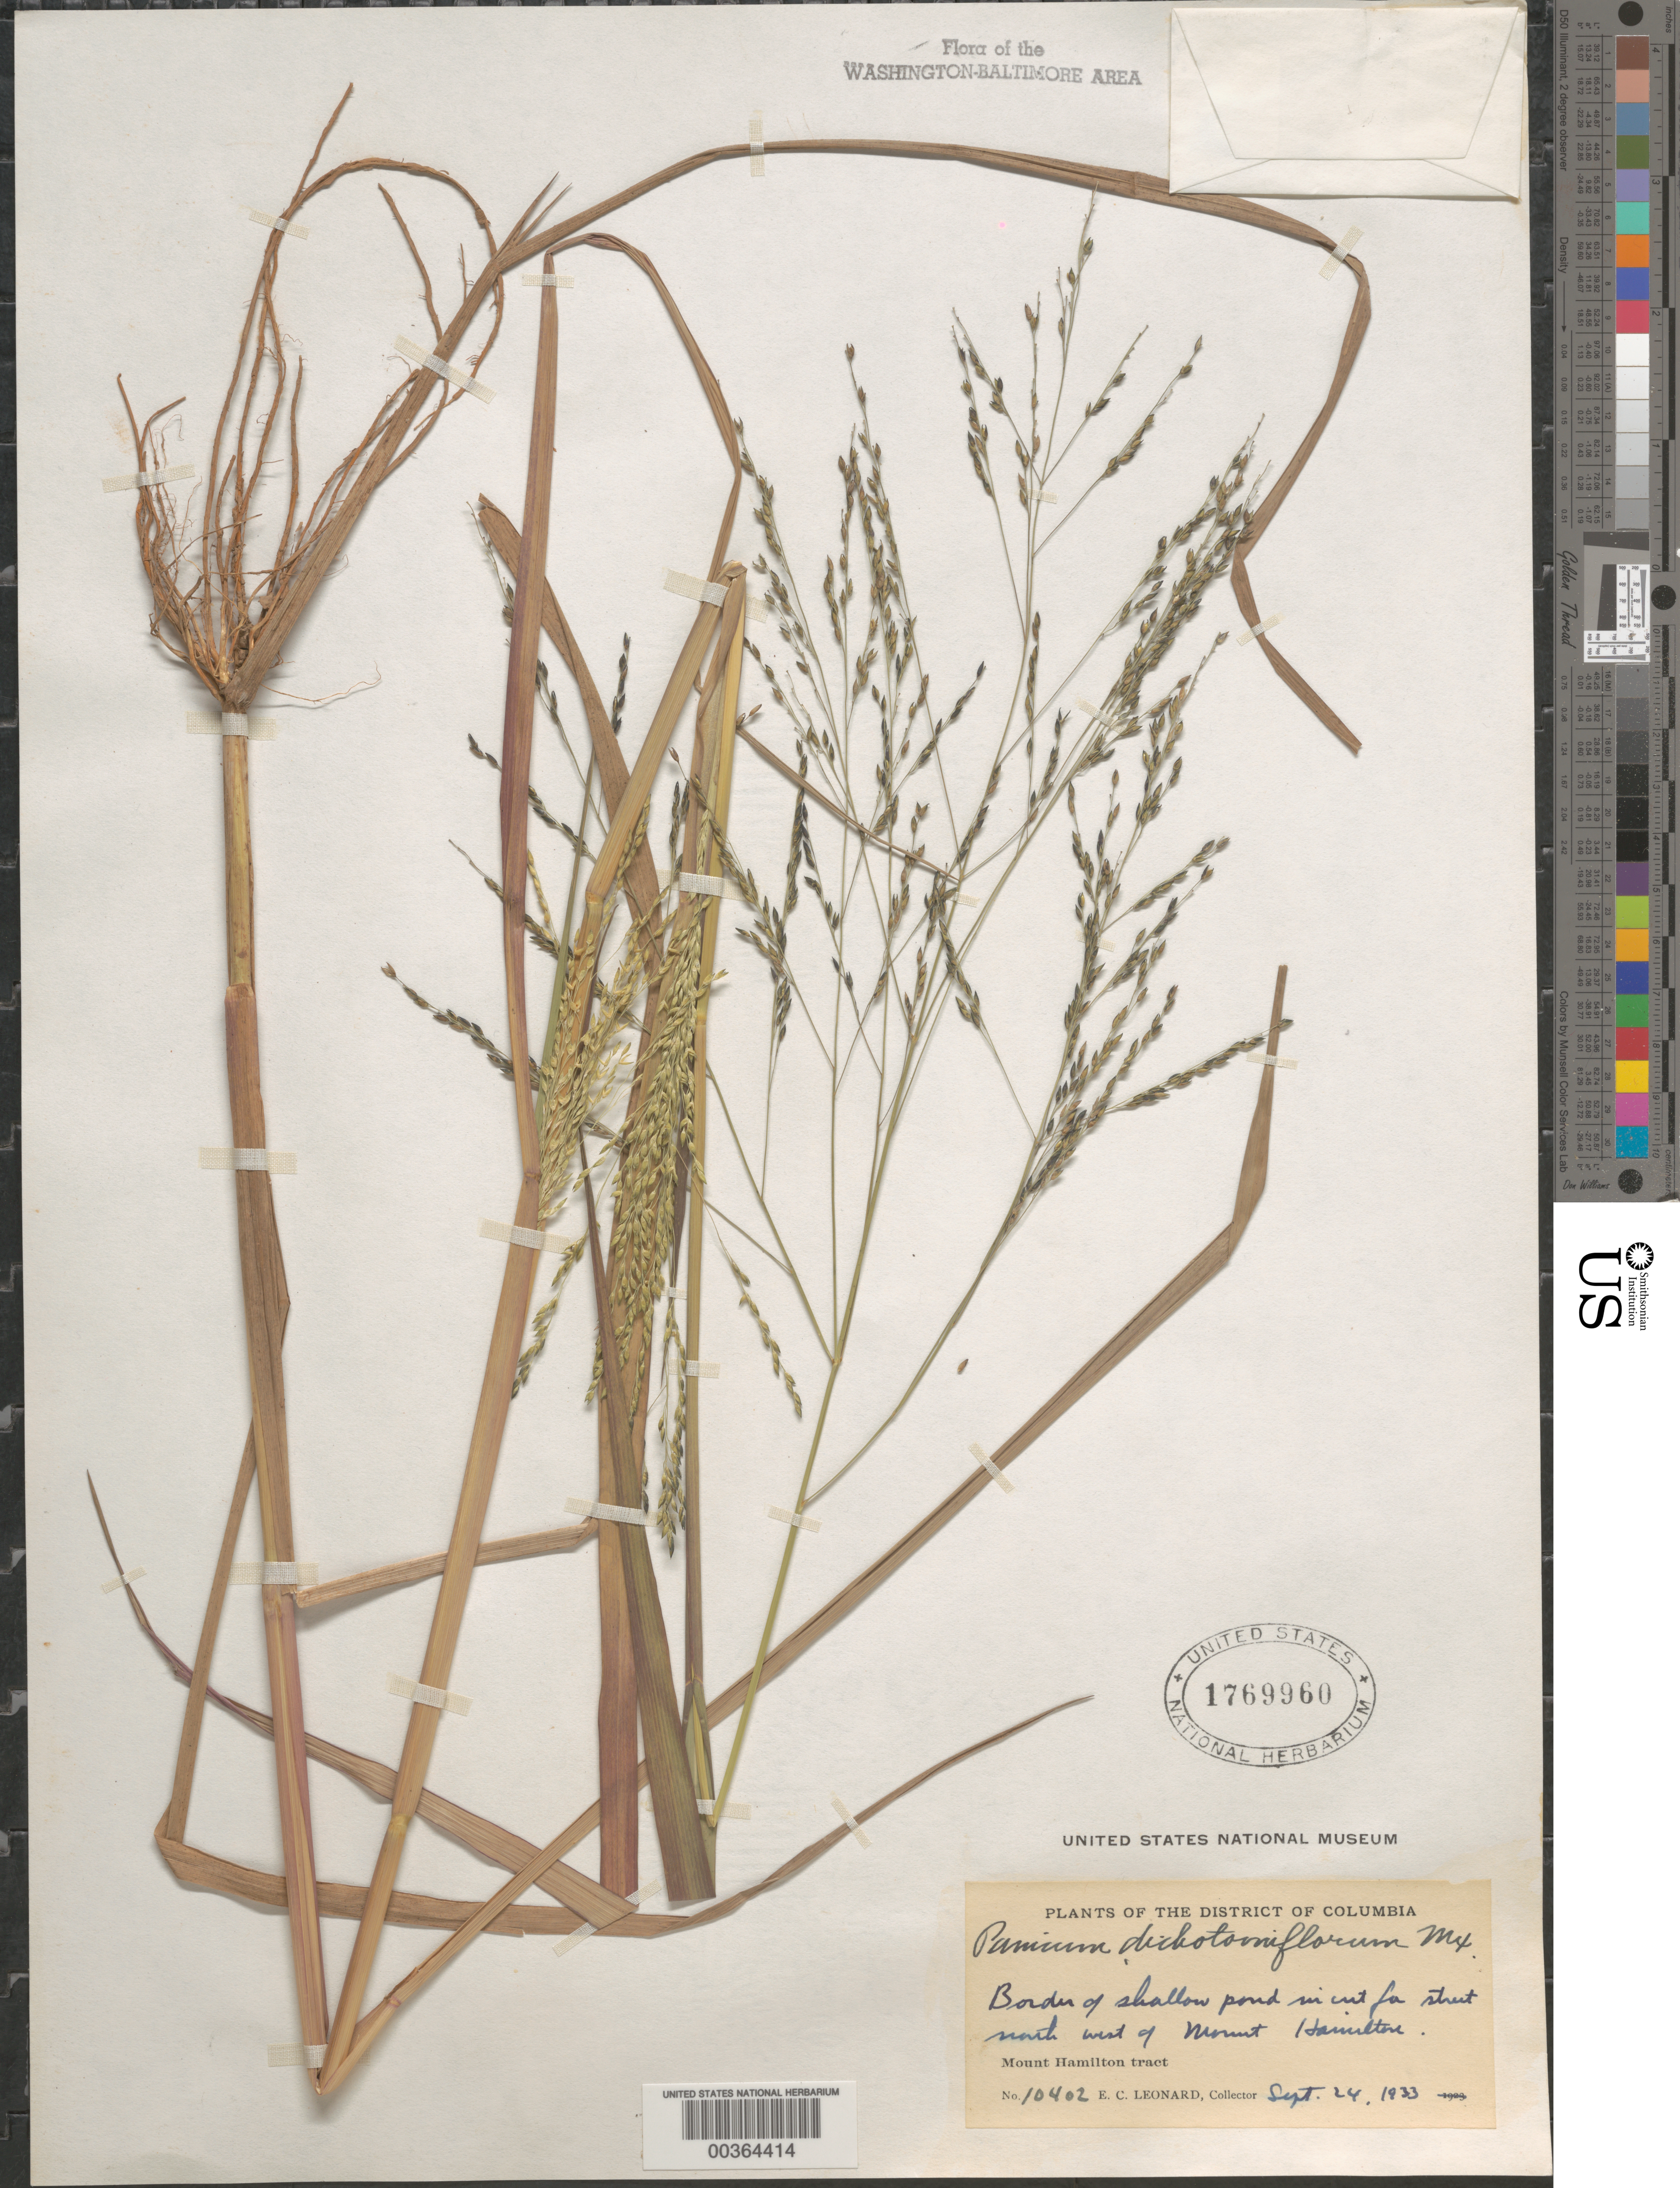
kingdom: Plantae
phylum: Tracheophyta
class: Liliopsida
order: Poales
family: Poaceae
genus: Panicum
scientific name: Panicum dichotomiflorum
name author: Michx.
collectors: E. C. Leonard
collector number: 10402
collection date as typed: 24 Sep 1933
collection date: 1933-09-24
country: United States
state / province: District of Columbia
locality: Mount Hamilton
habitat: Border of shallow pond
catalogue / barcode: US 1769960